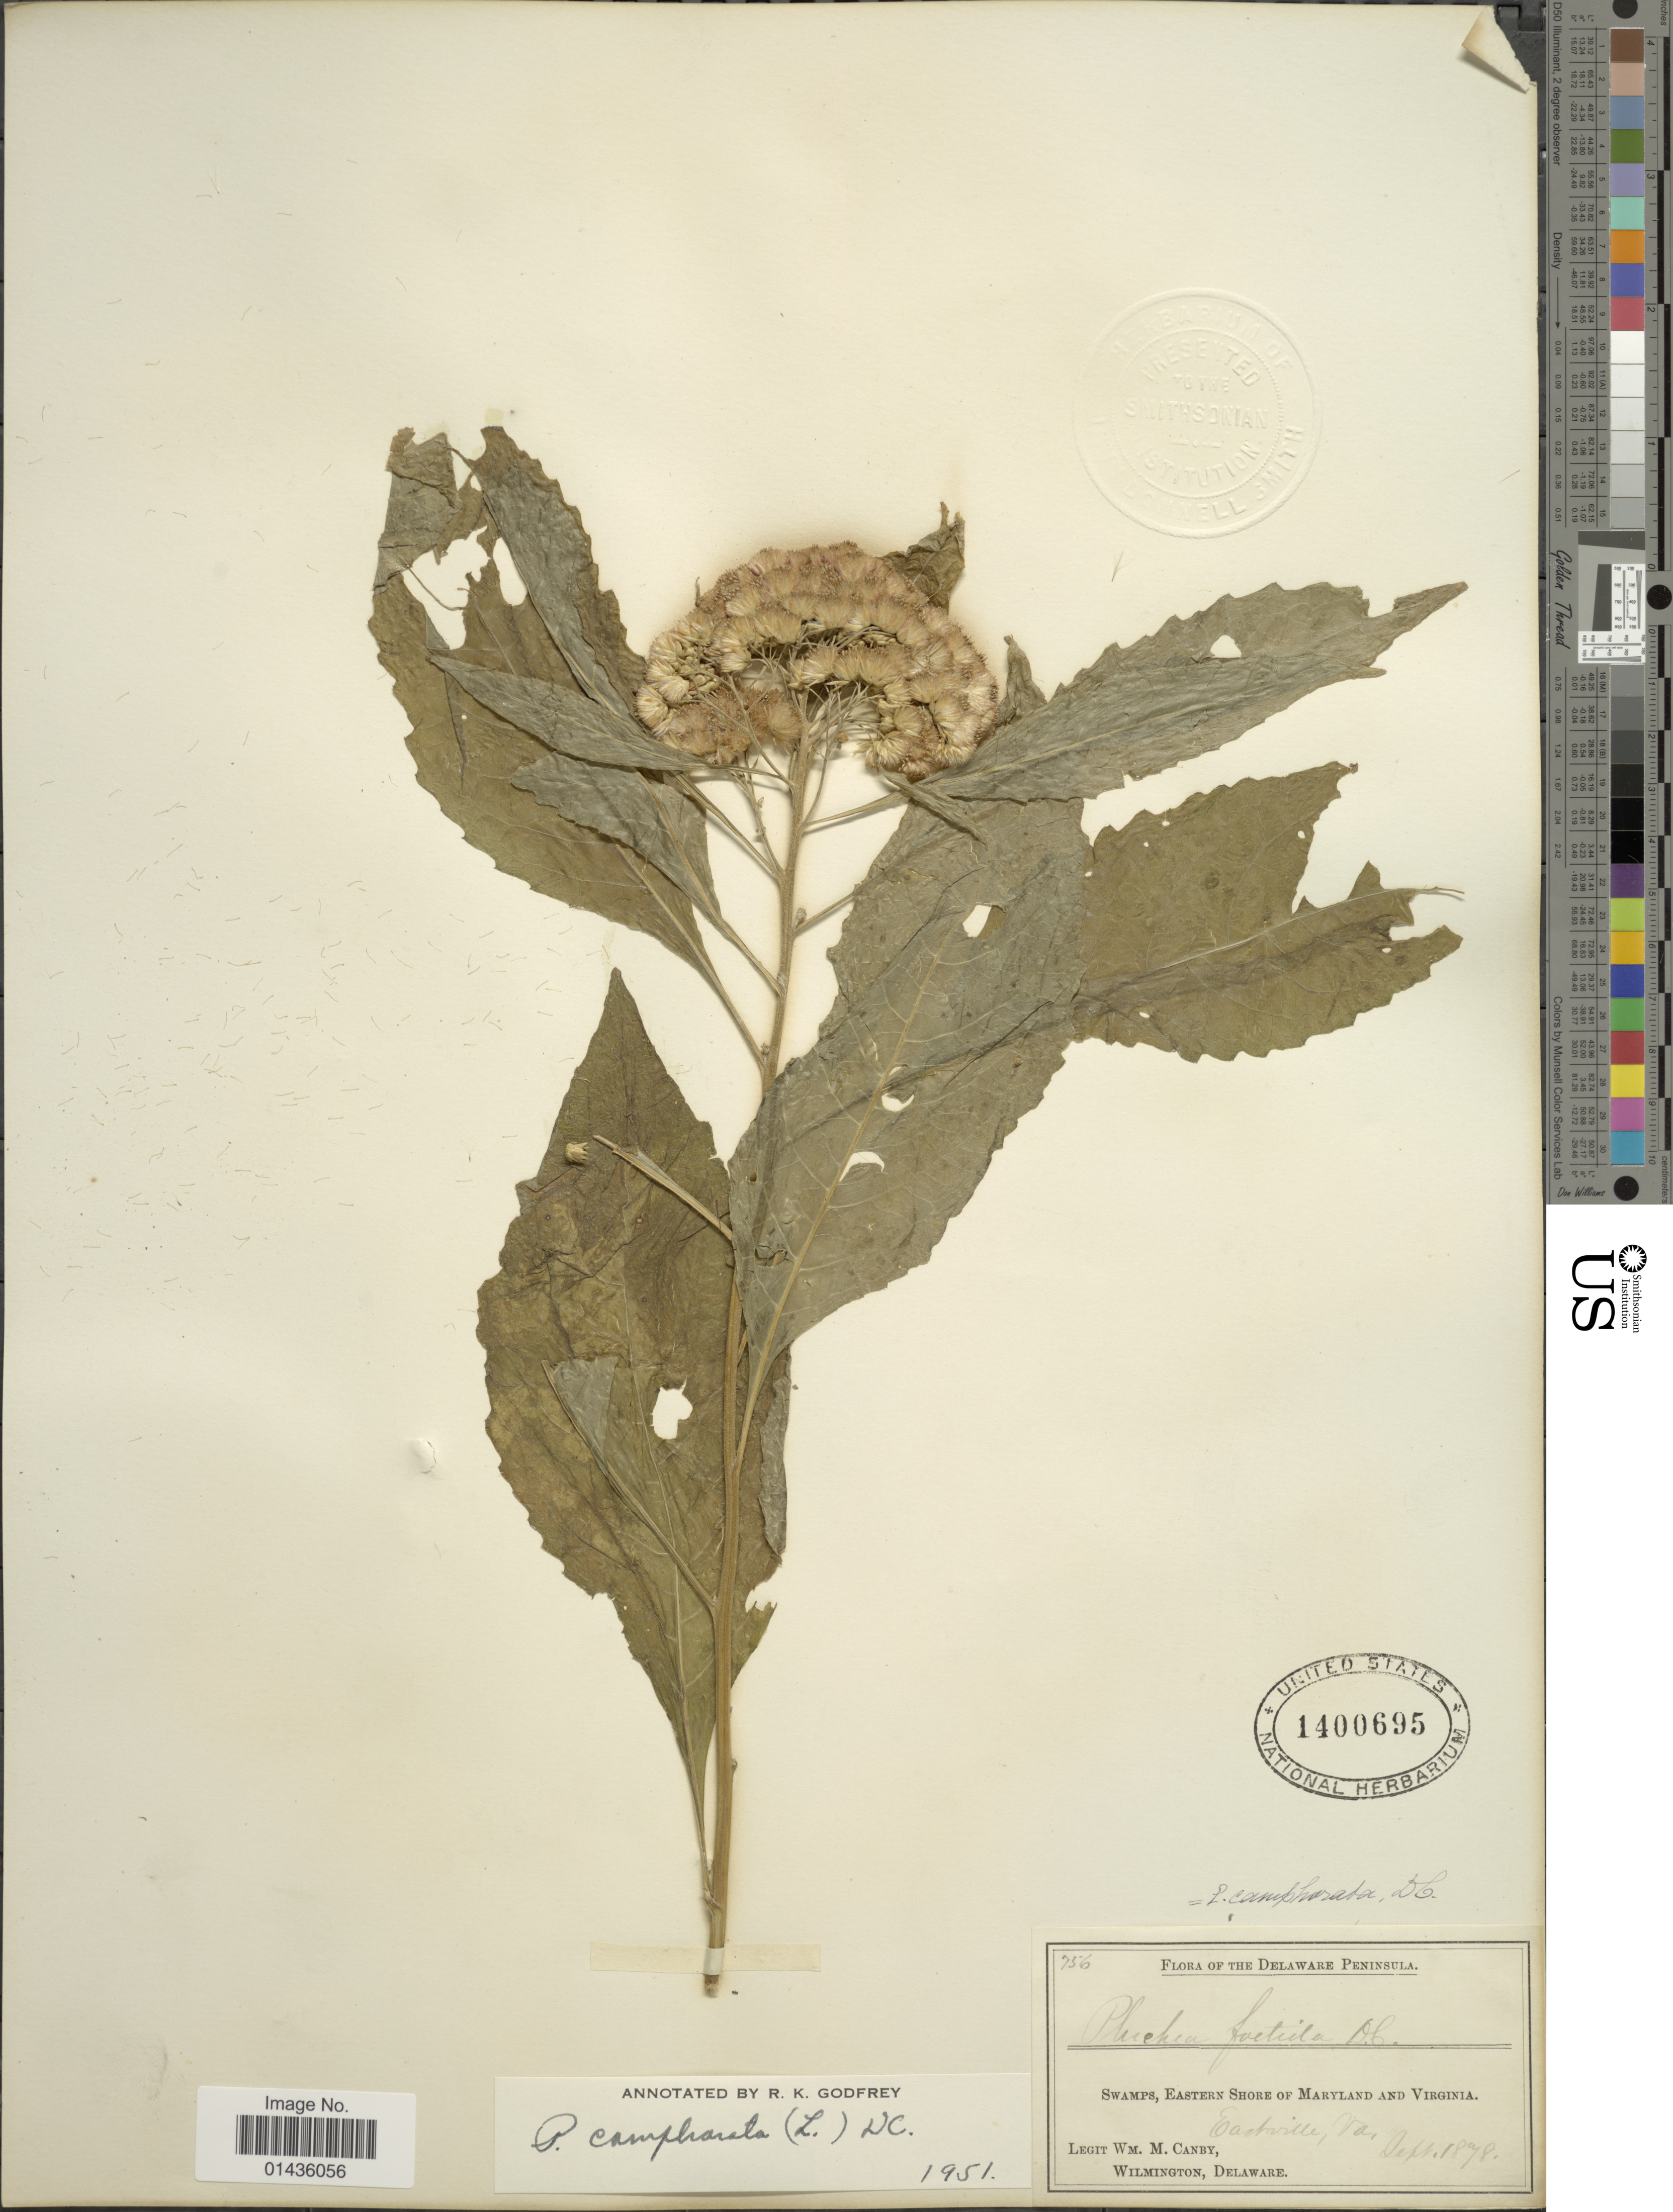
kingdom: Plantae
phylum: Tracheophyta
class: Magnoliopsida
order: Asterales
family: Asteraceae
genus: Pluchea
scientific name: Pluchea camphorata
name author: (L.) DC.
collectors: W. M. Canby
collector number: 756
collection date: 1878-09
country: United States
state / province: Virginia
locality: Delaware Peninsula, Eastern Shore of Maryland and Virginia, Eastville, Va.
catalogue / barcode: US 1400695